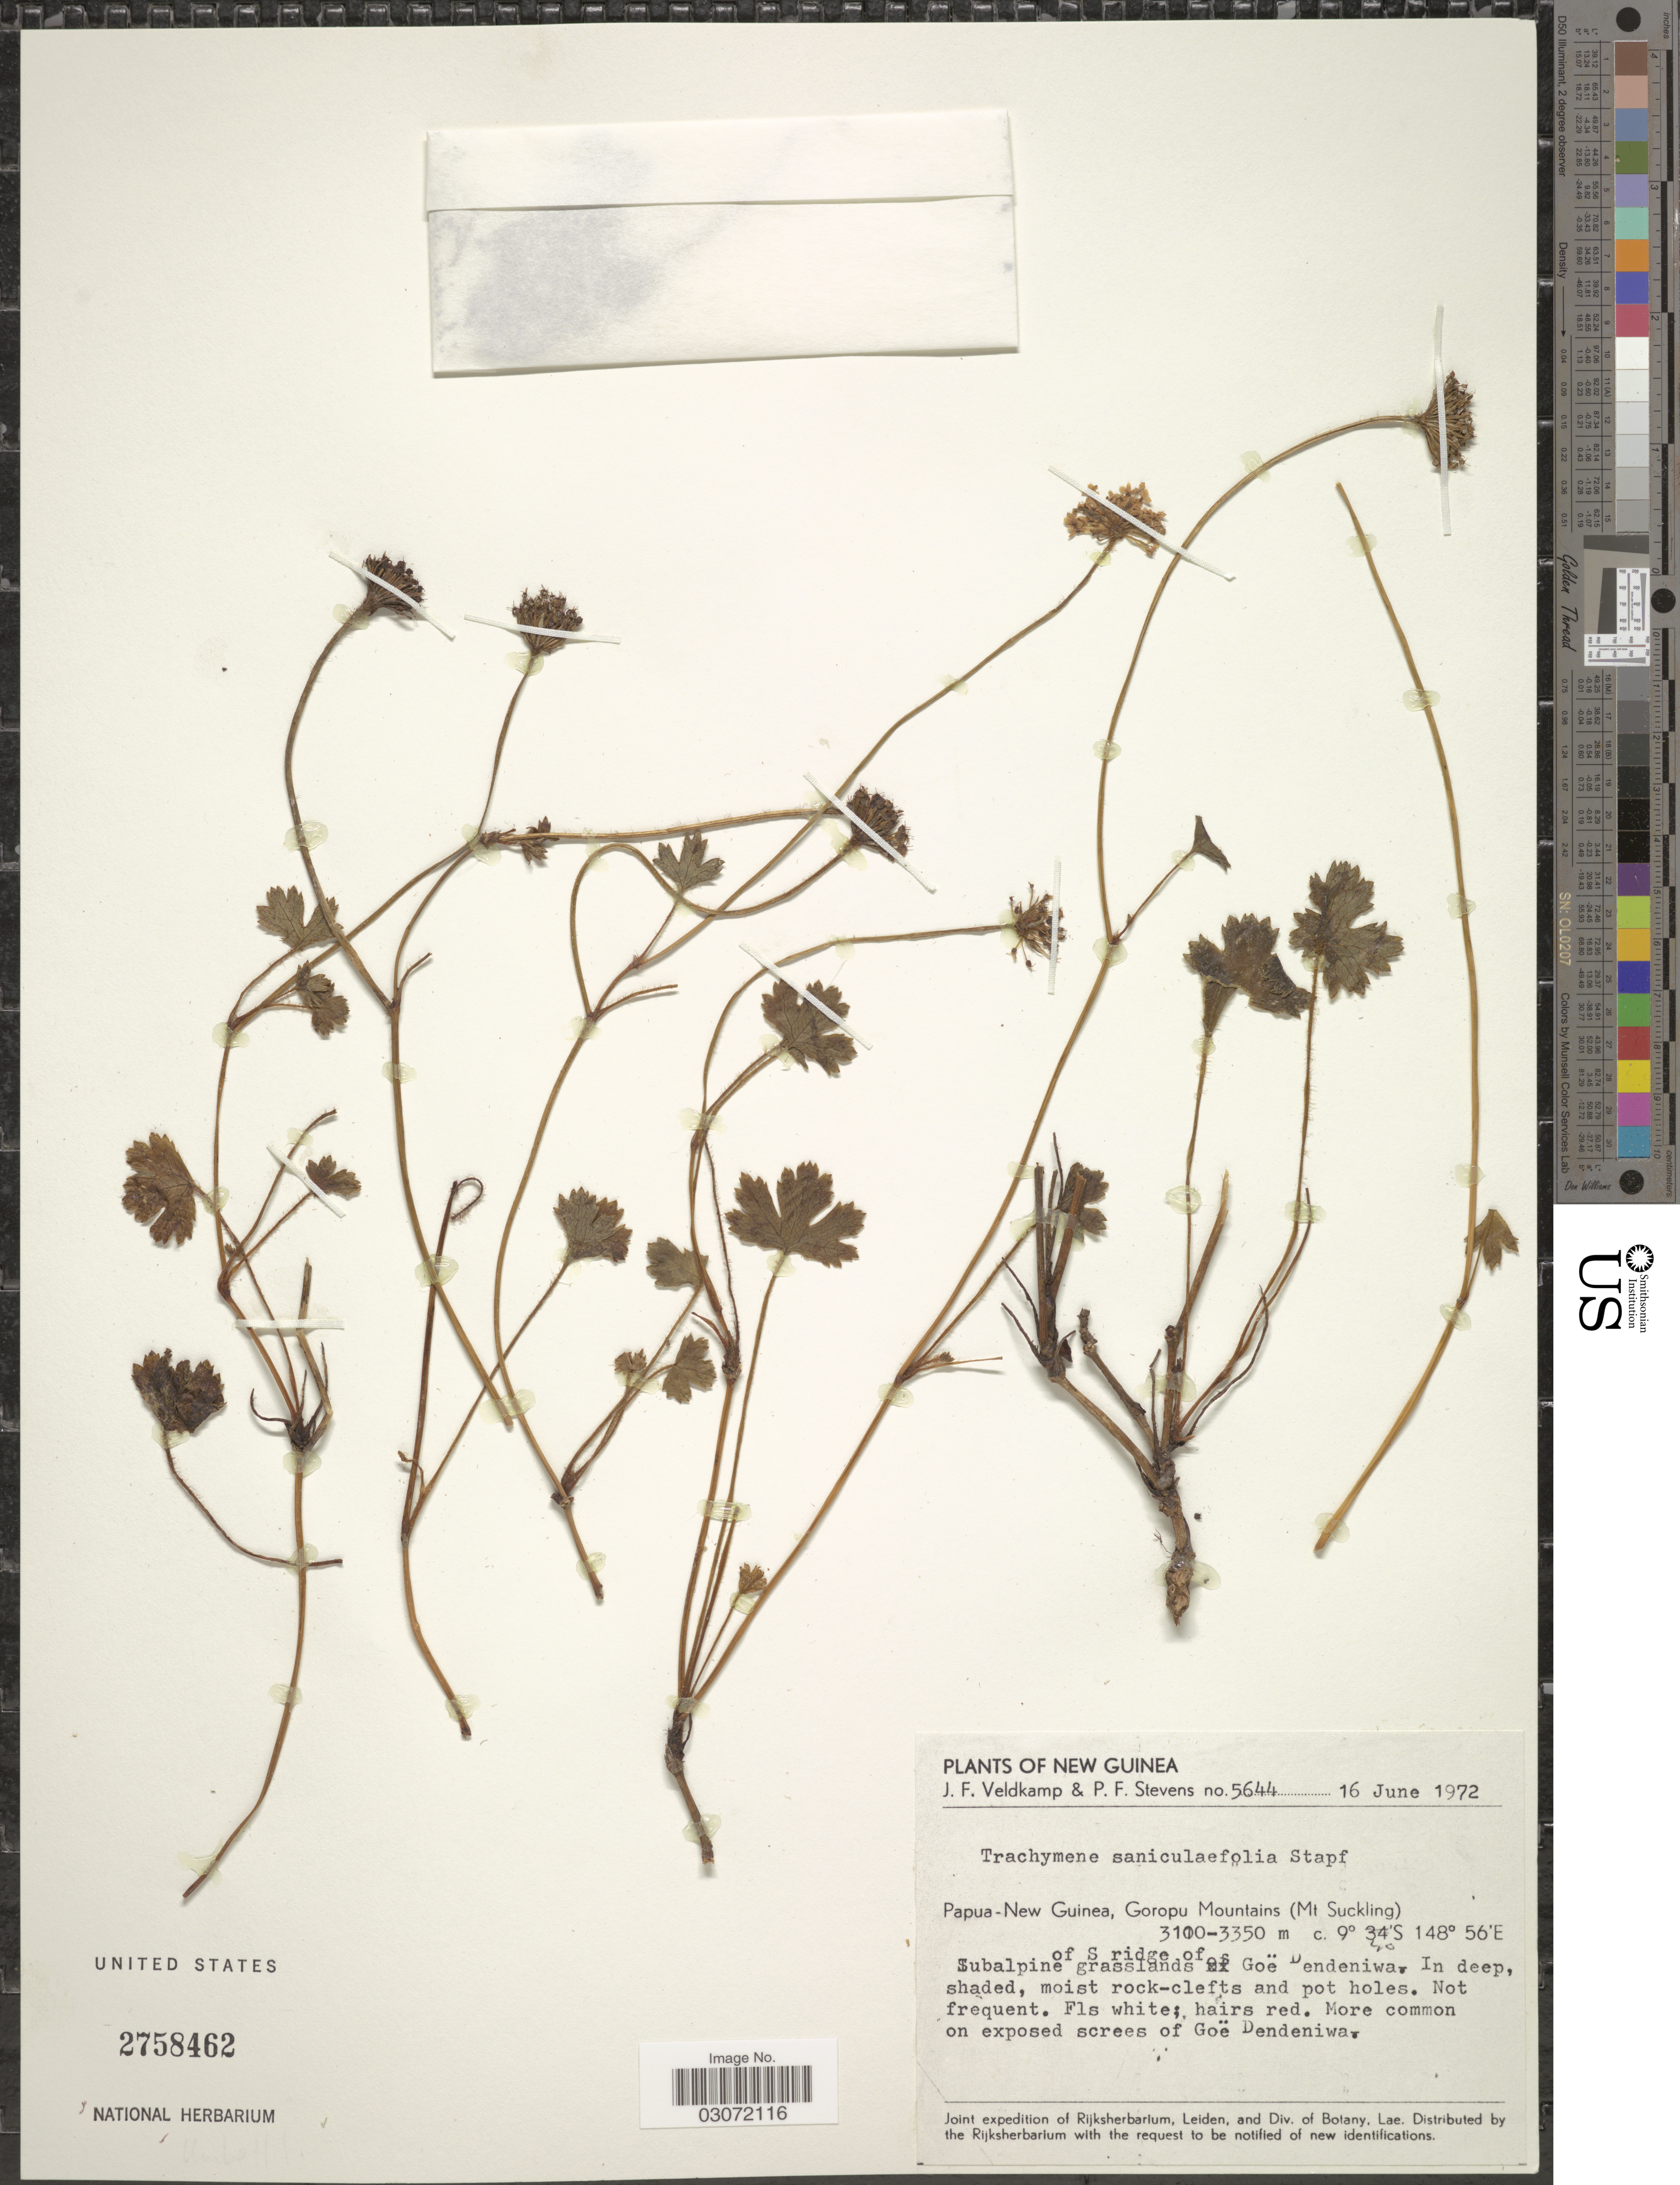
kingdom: Plantae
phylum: Tracheophyta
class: Magnoliopsida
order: Apiales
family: Araliaceae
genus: Trachymene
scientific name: Trachymene saniculaefolia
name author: Stapf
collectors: J. F. Veldkamp & P. F. Stevens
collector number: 5644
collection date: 1972-06-16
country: Papua New Guinea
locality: New Guinea. Goropu Mountains (Mt Suckling). Subalpine grasslands of S ridge of Goë Dendeniwa.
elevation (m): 3100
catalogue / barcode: US 2758462